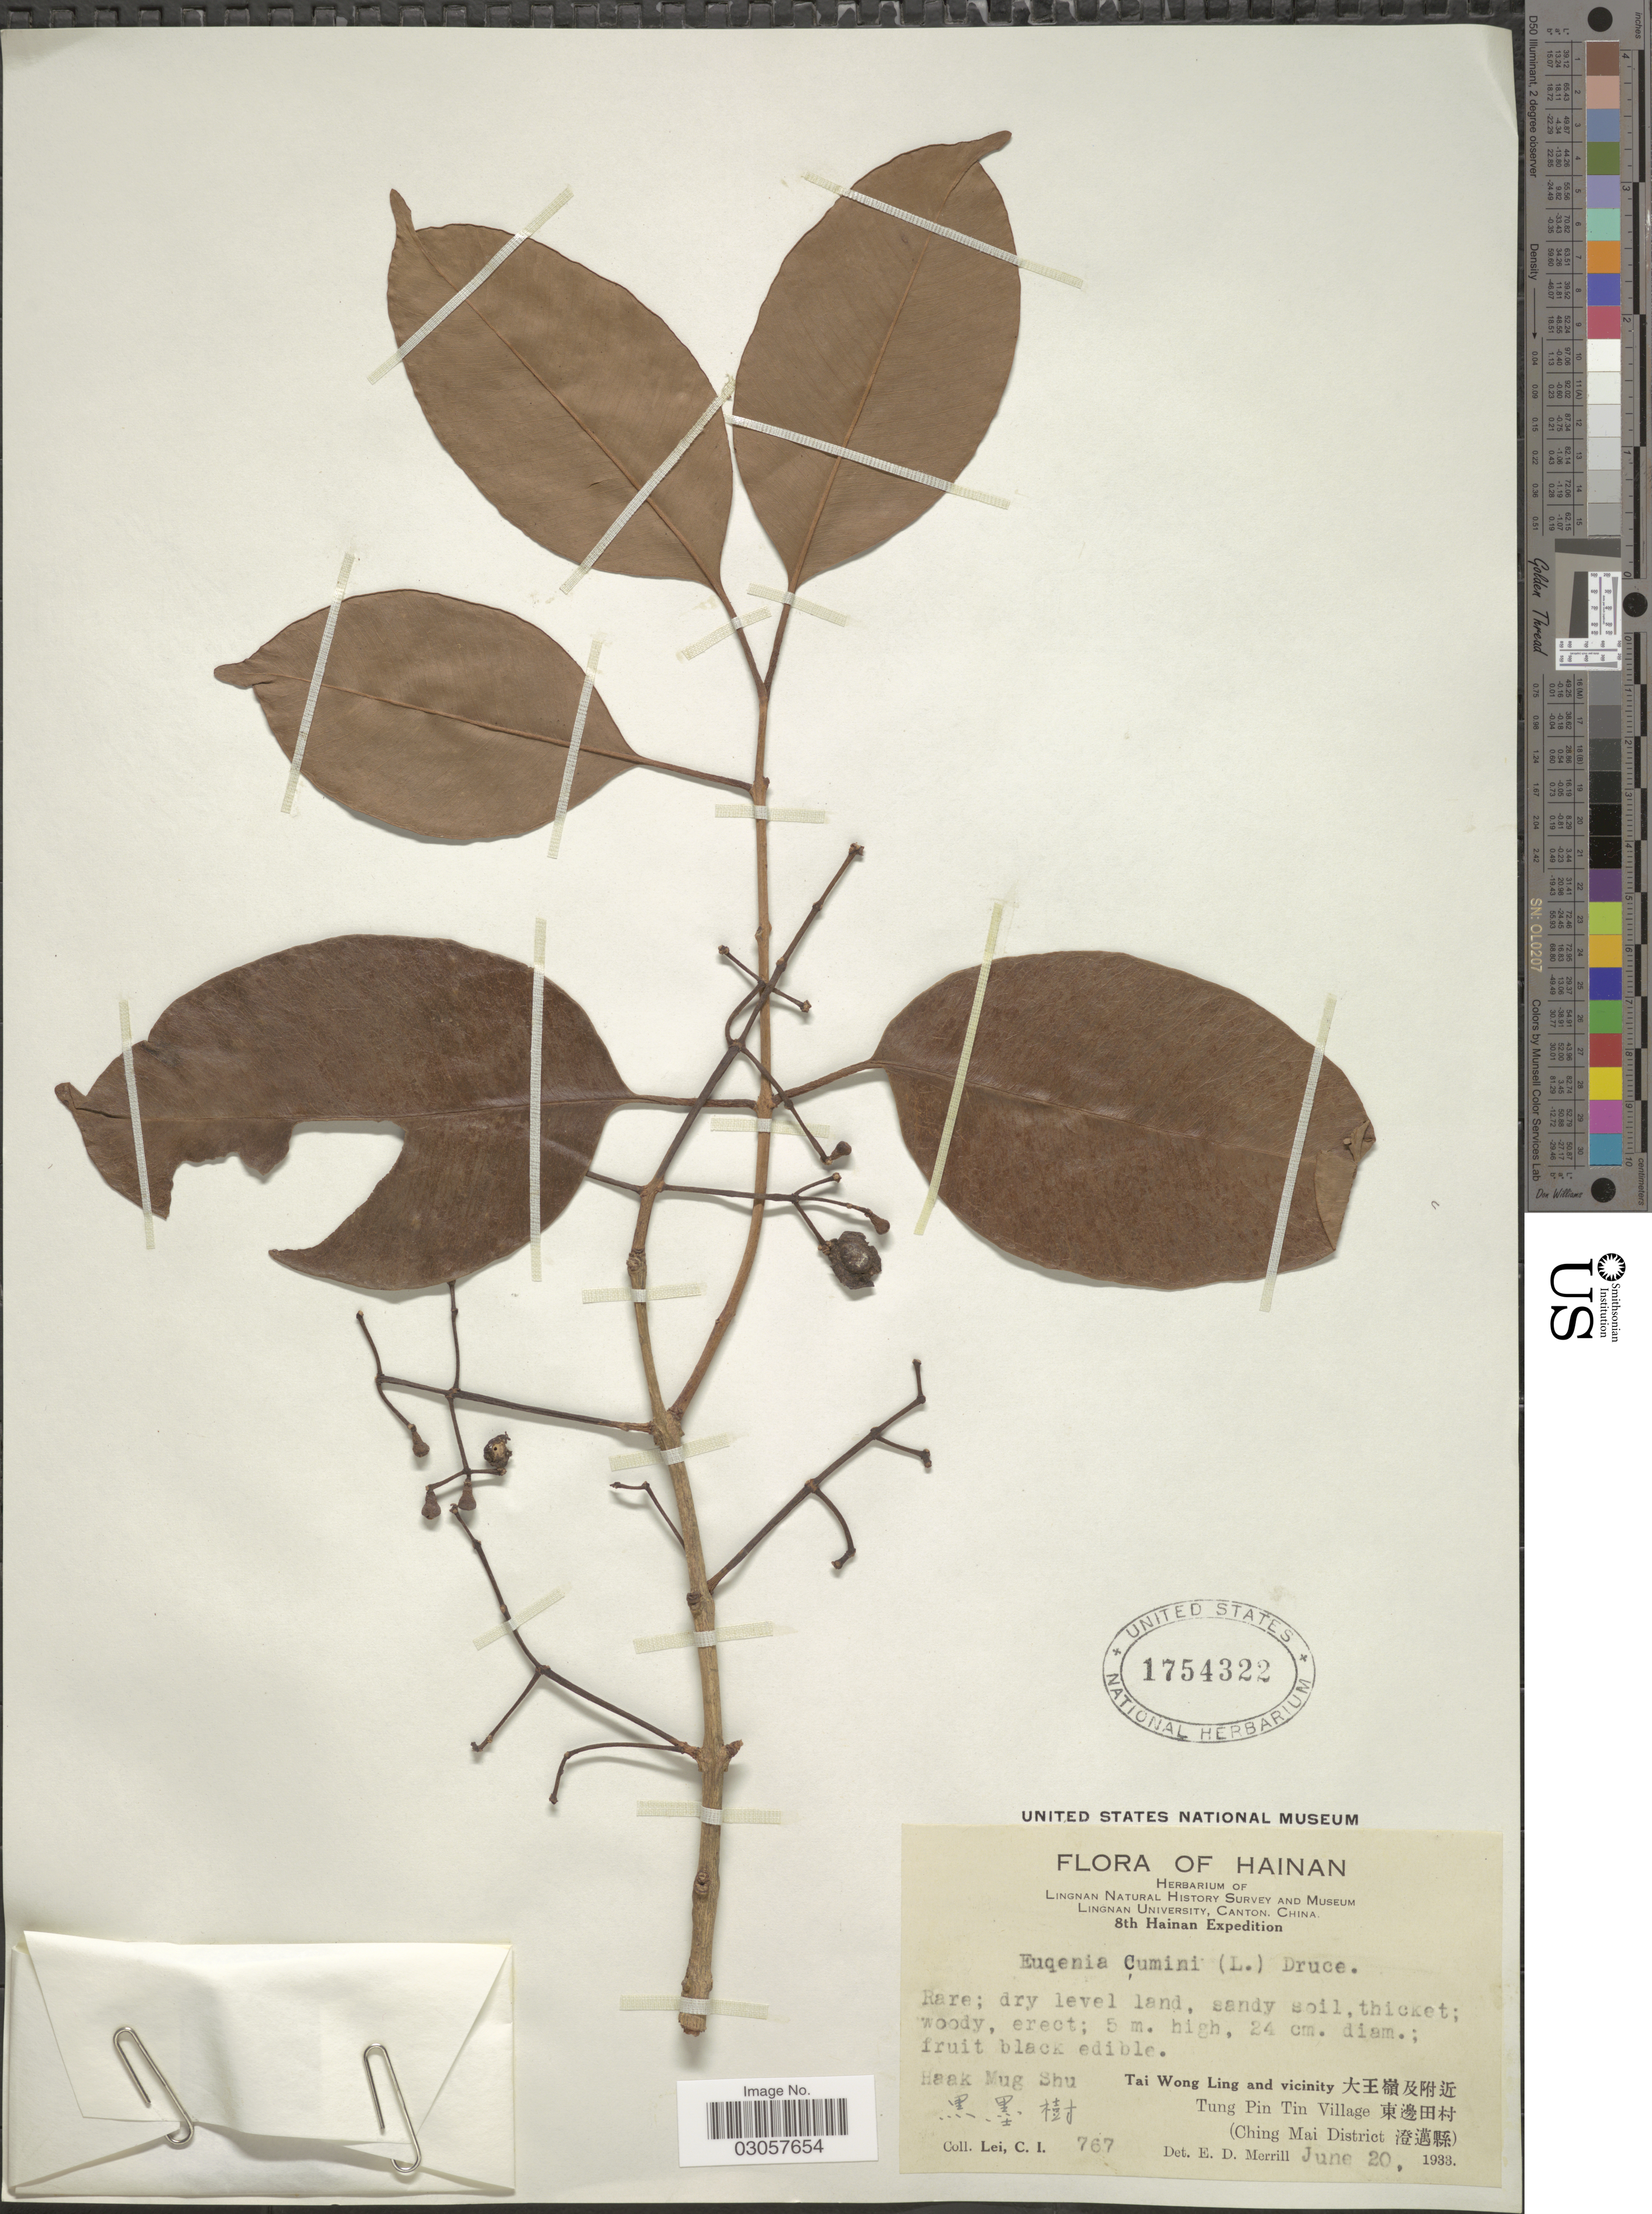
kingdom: Plantae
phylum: Tracheophyta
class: Magnoliopsida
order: Myrtales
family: Myrtaceae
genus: Syzygium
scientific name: Syzygium cumini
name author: (L.) Skeels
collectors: C. I. Lei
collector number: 767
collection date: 1933-06-20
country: China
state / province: Hainan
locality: HaakMuShu . Taai Wong Ling and vicinity Tung Pin Tin Village (Ching Mai District).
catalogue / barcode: US 1754322